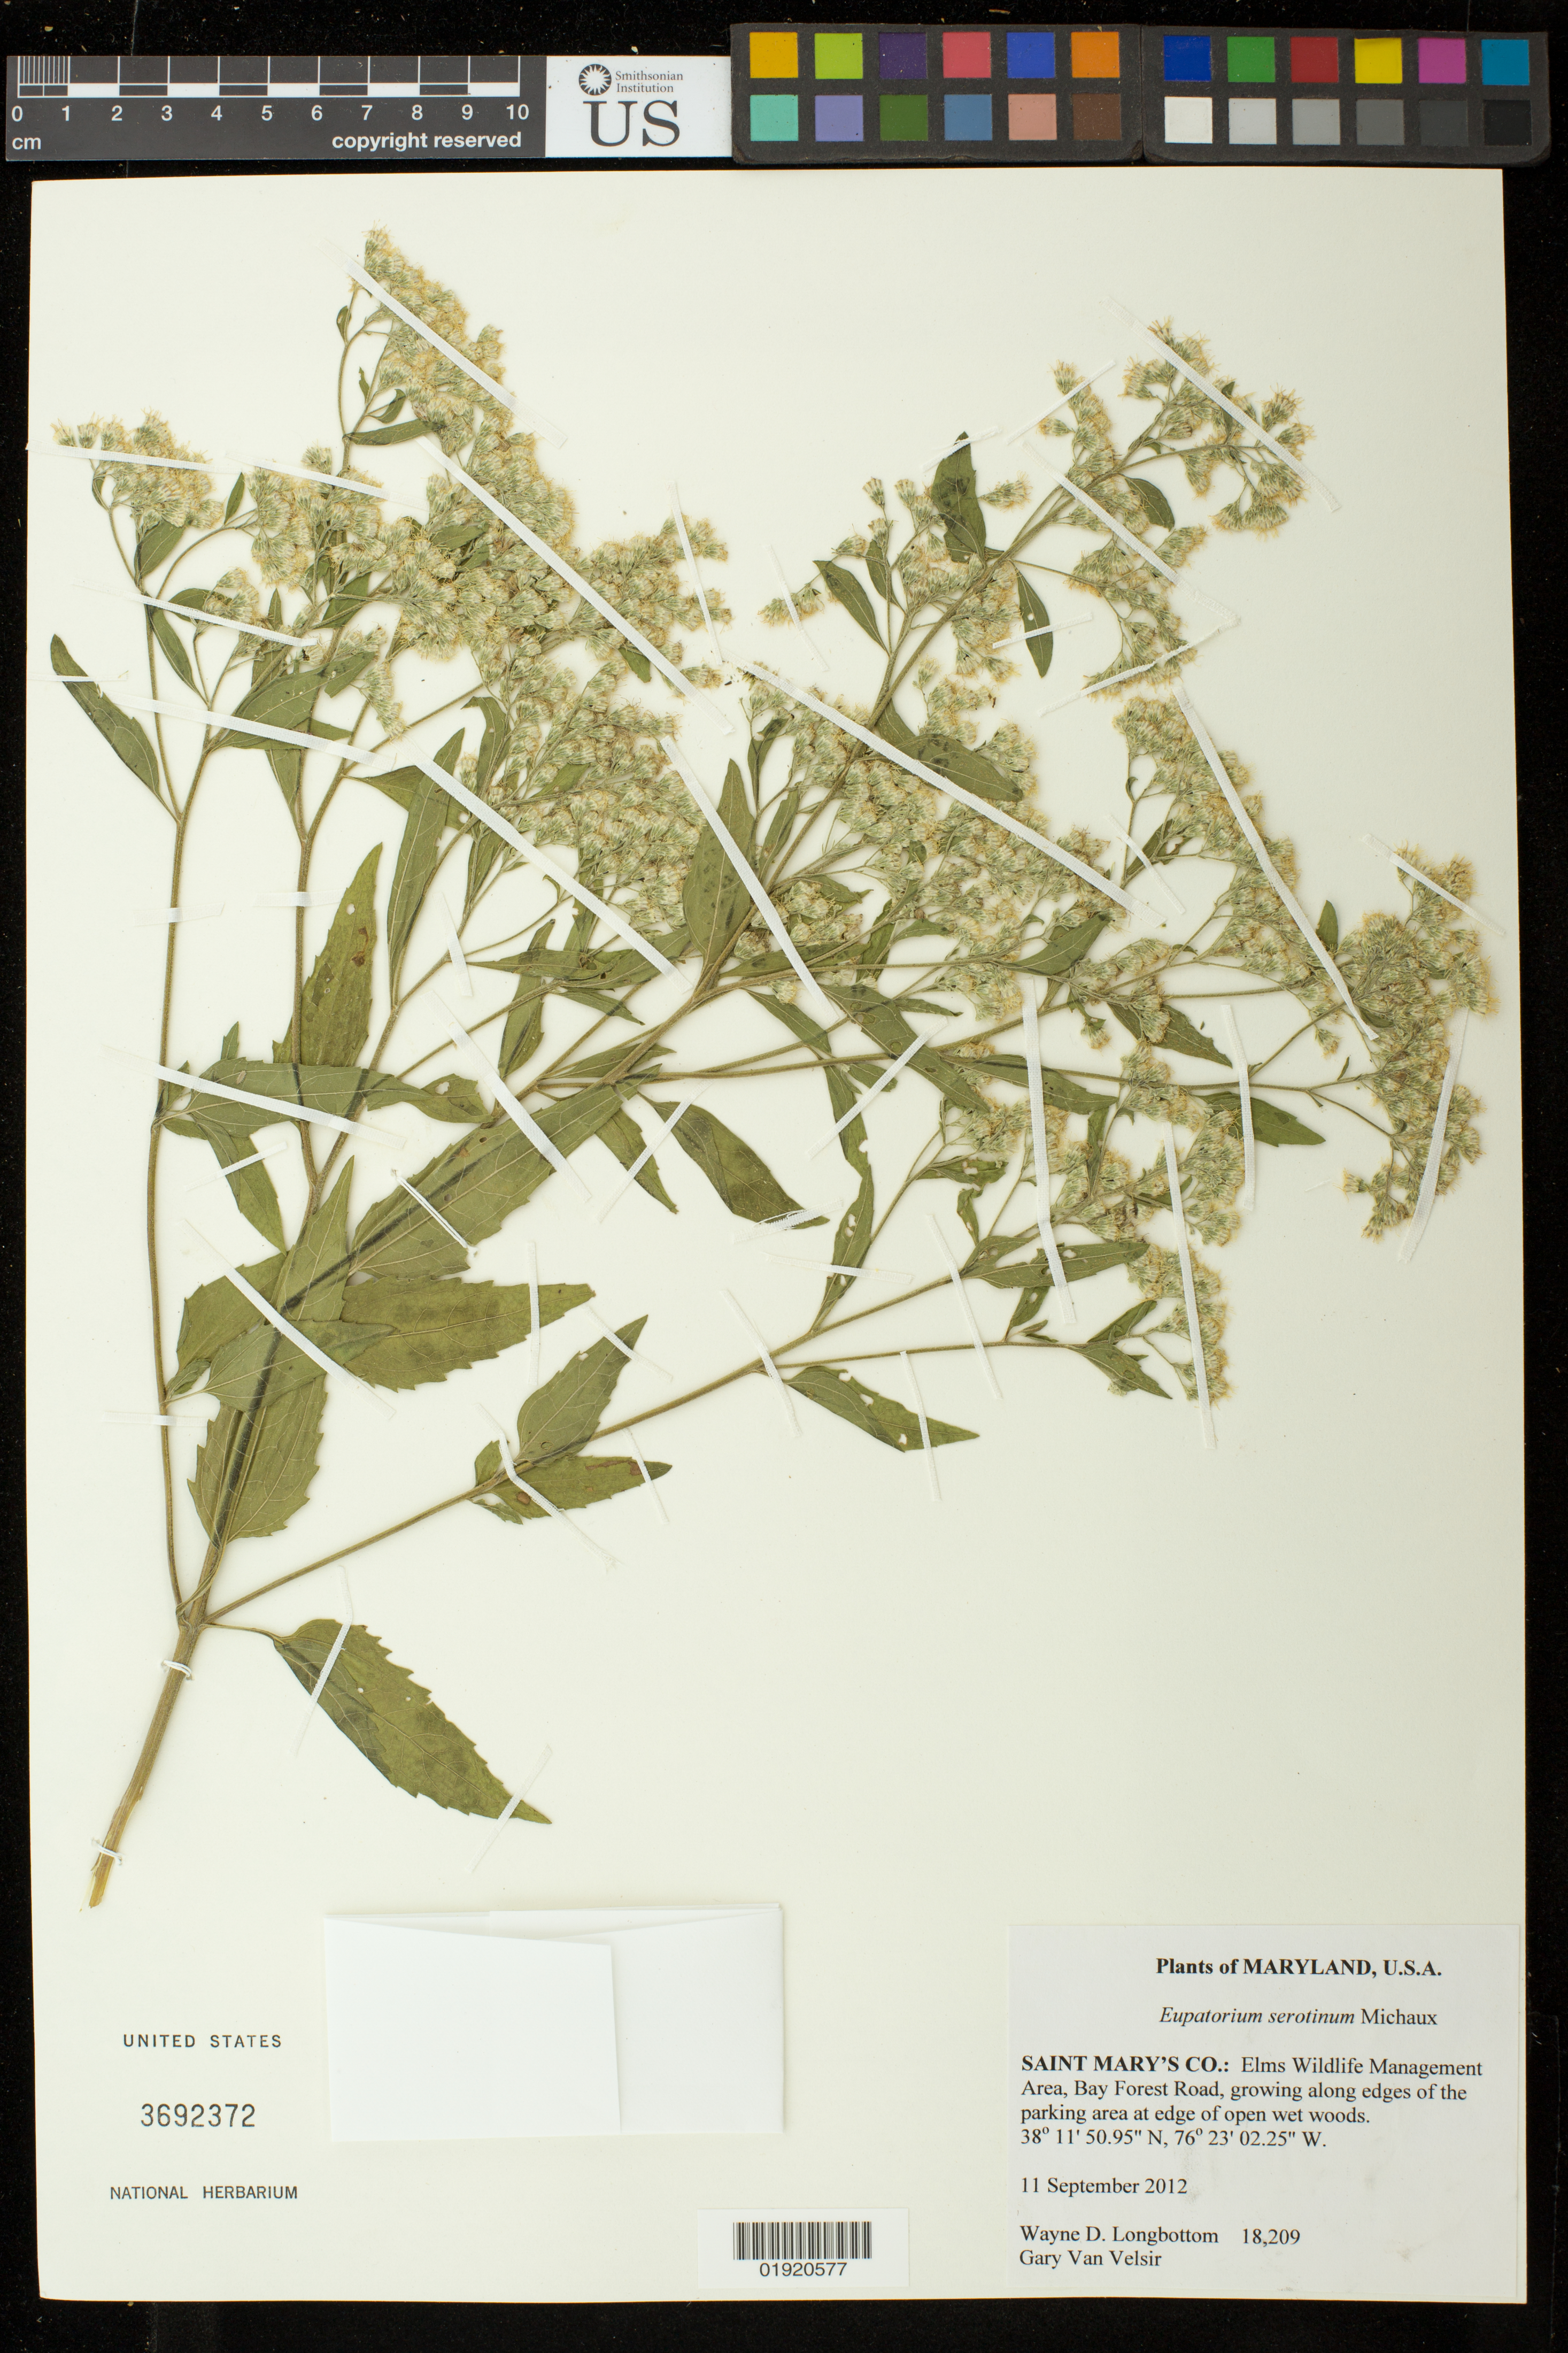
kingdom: Plantae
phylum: Tracheophyta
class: Magnoliopsida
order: Asterales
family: Asteraceae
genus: Eupatorium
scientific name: Eupatorium serotinum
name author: Michx.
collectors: W. D. Longbottom & G. Van Velsir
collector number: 18209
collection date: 2012-09-11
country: United States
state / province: Maryland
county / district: St. Mary's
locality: Maryland. Saint Mary's Co.: Elms Wildlife Management Area.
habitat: Bay Forest Road, growing along edges of the parking area at edge of open wet woods.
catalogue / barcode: US 3692372